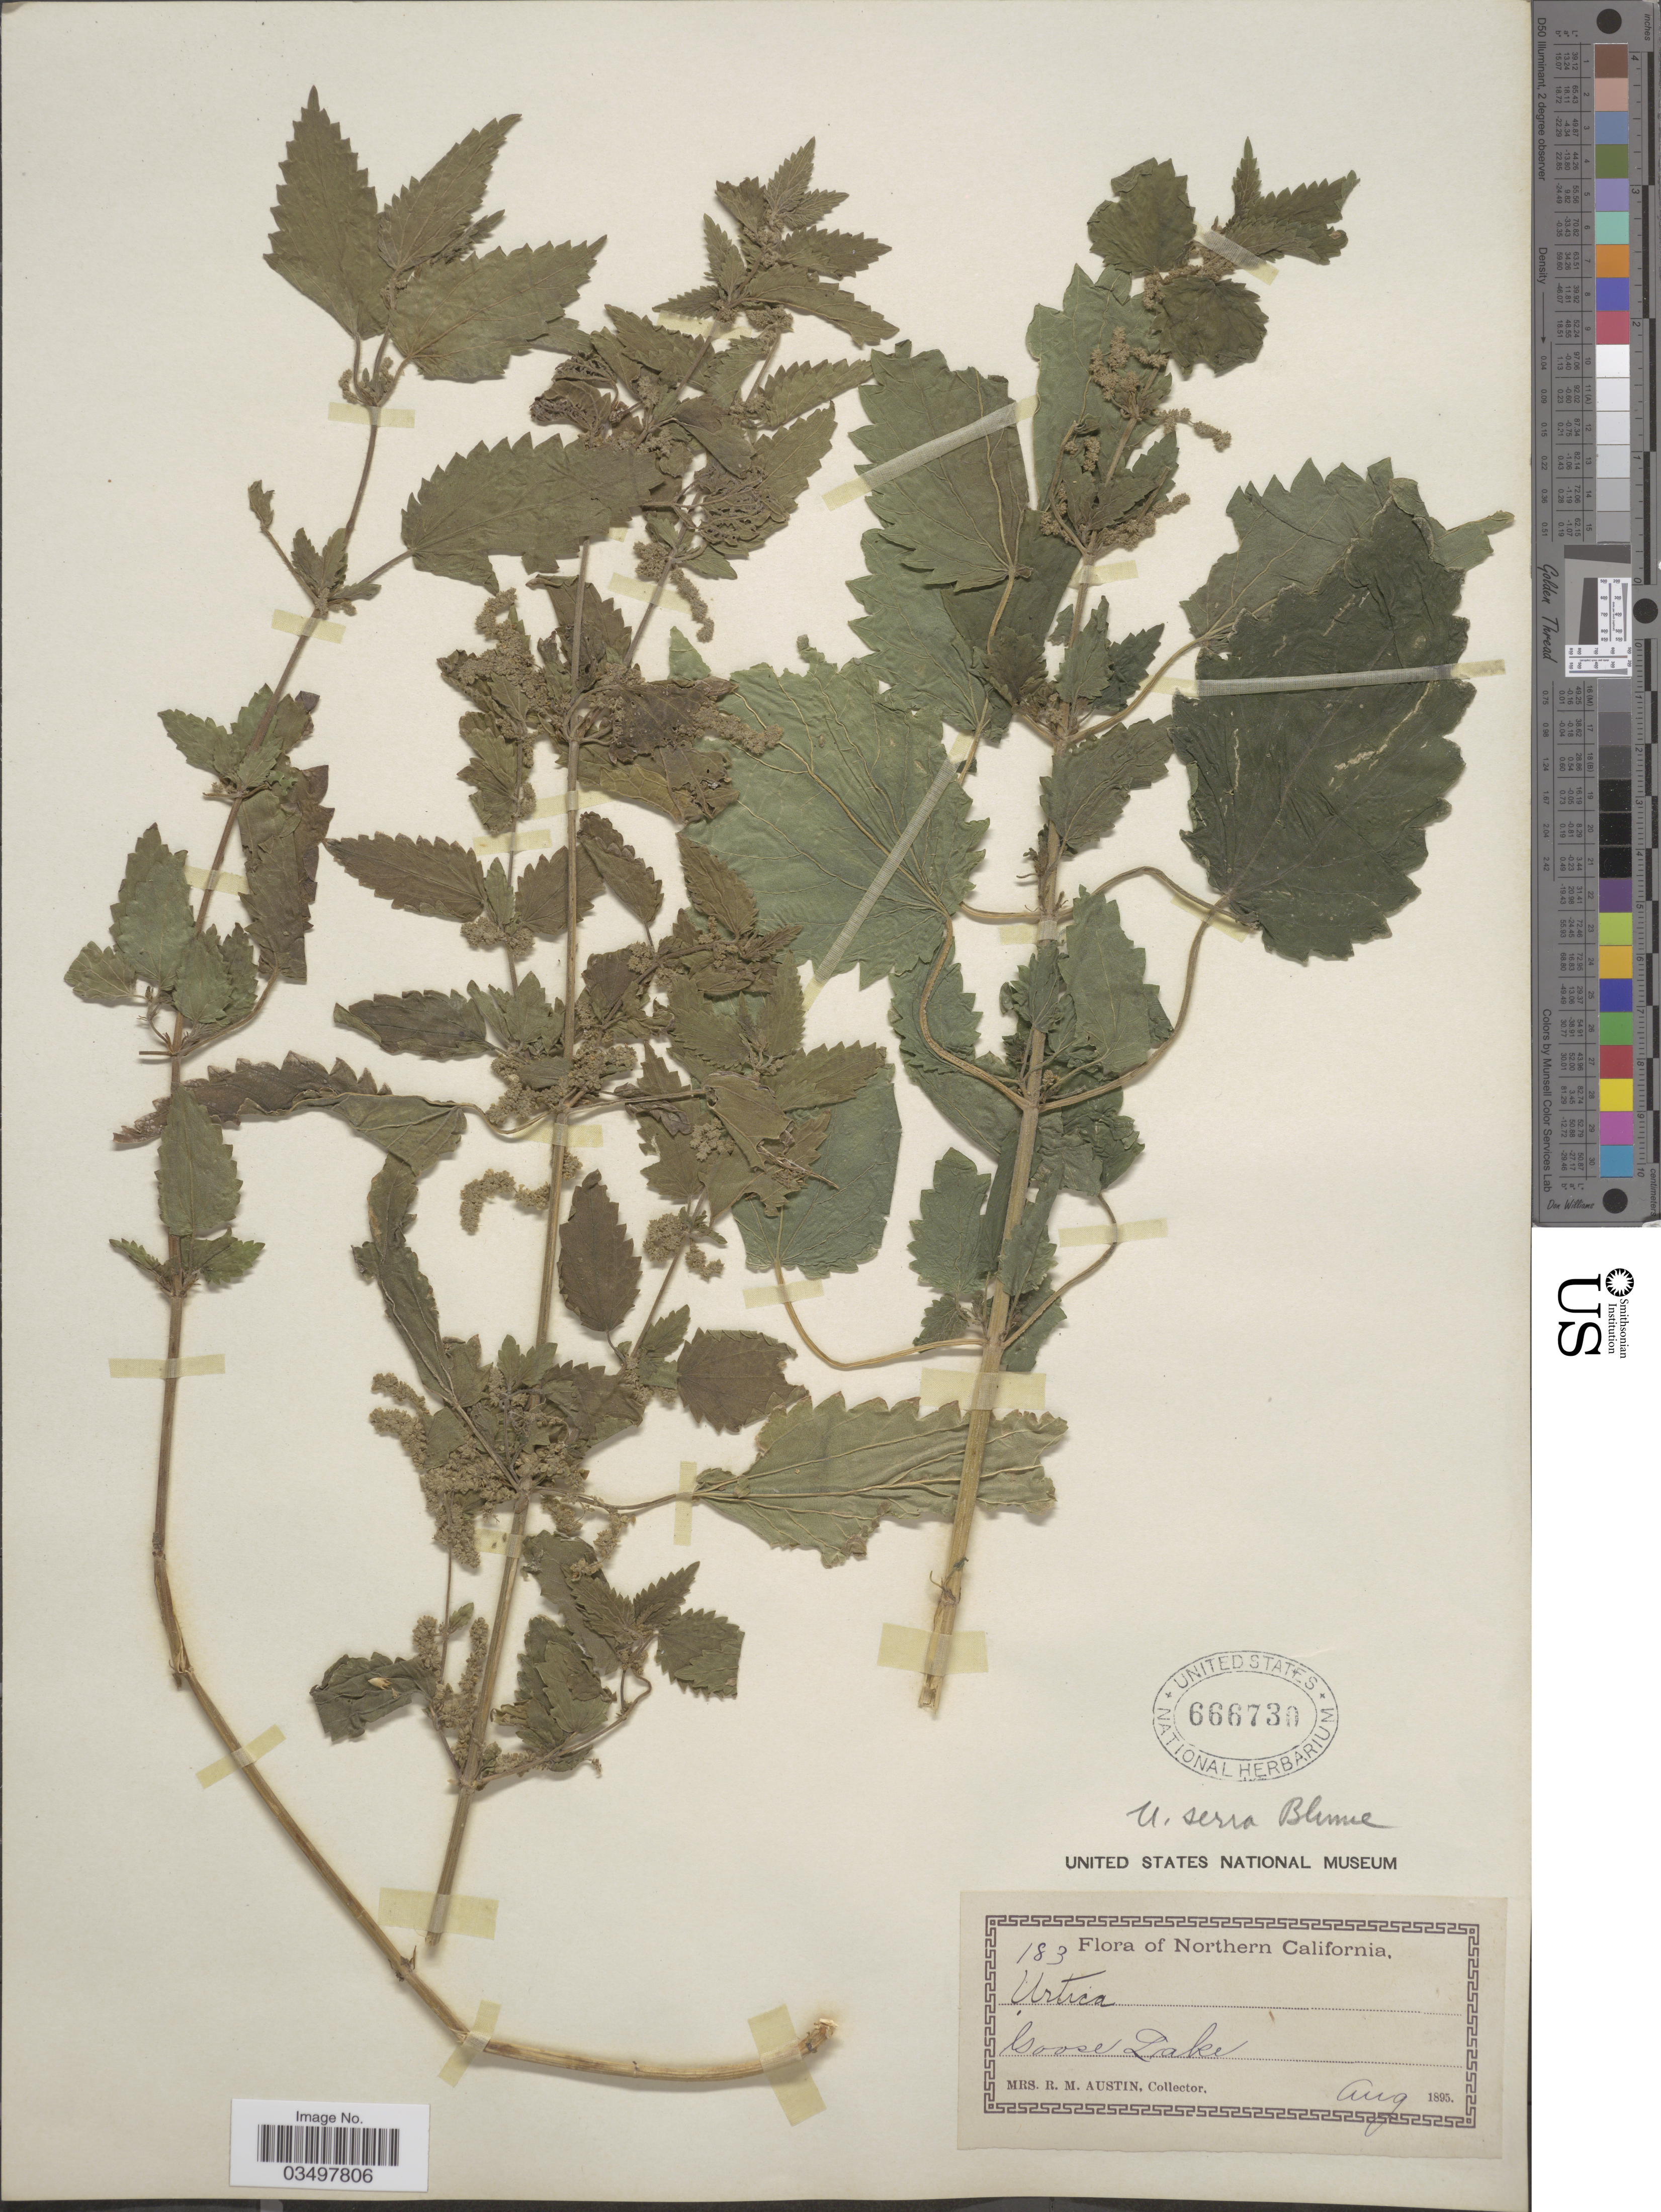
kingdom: Plantae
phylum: Tracheophyta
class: Magnoliopsida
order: Rosales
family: Urticaceae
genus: Urtica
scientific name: Urtica dioica subsp. holosericea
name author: (Nutt.) Thorne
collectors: R. Austin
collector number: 183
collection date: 1895-08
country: United States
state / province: California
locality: Northern California. Goose Lake.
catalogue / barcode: US 666730